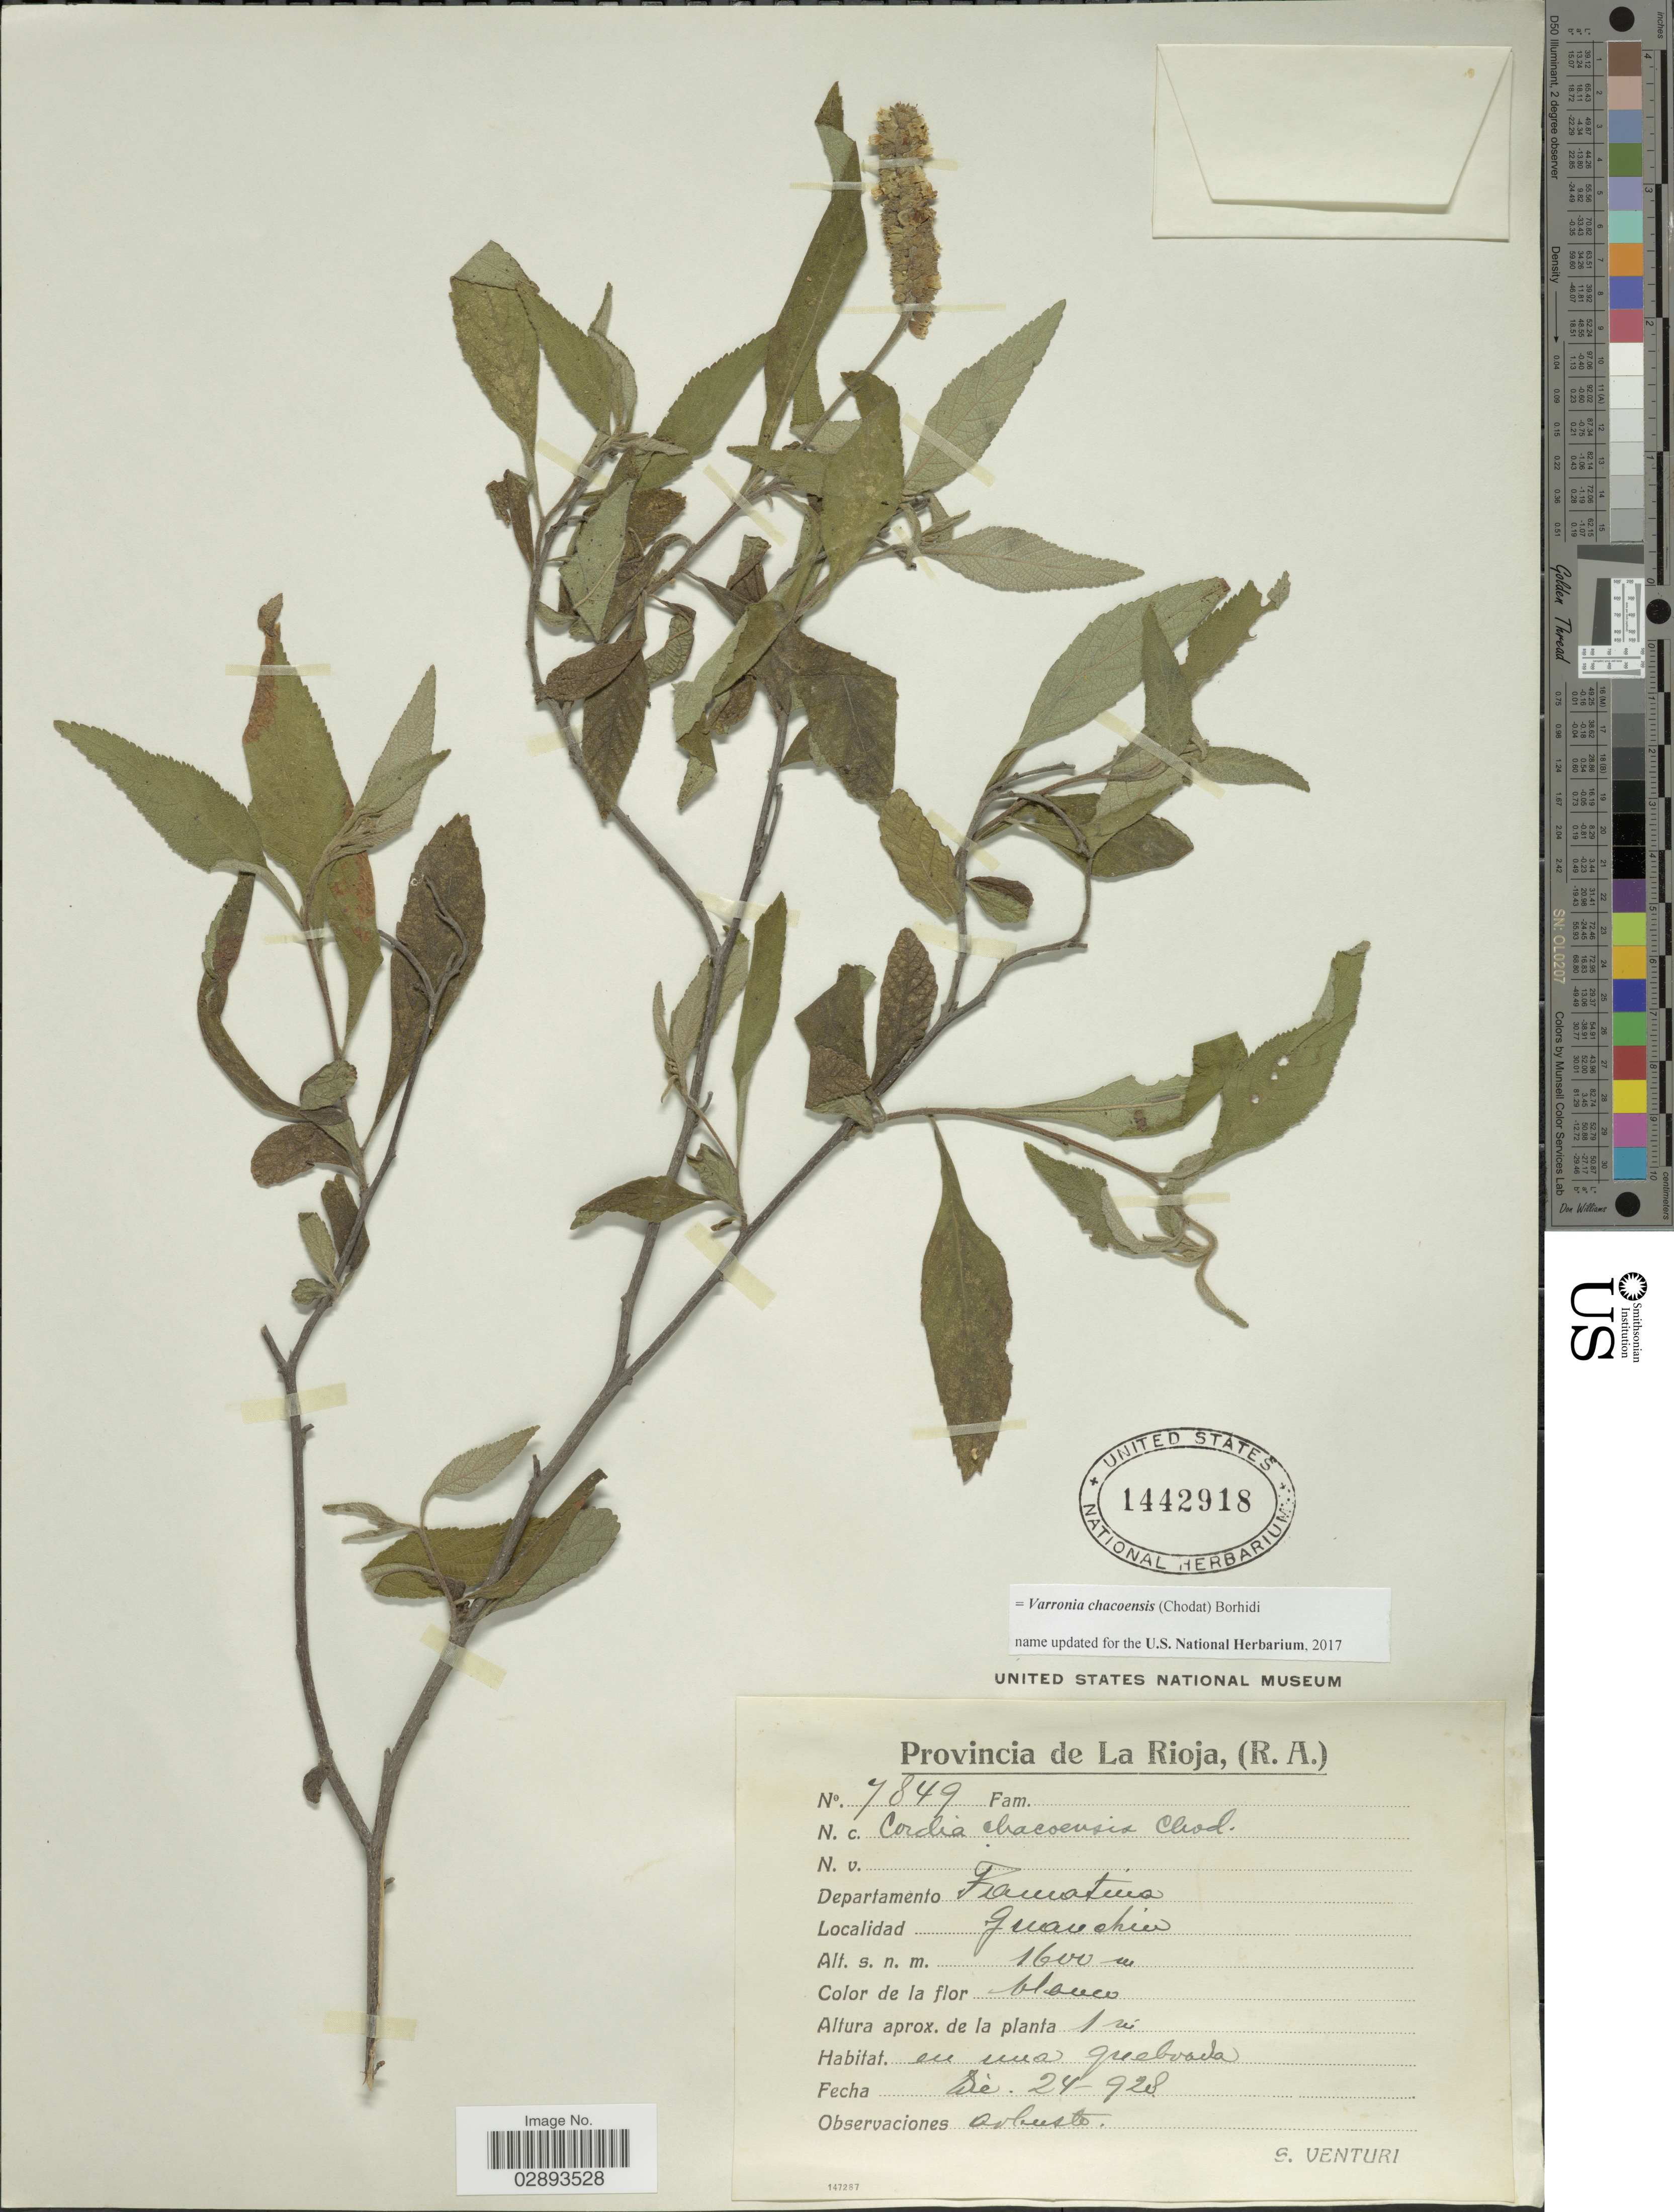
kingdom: Plantae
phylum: Tracheophyta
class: Magnoliopsida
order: Boraginales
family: Cordiaceae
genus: Varronia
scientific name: Varronia chacoensis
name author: (Chodat) Borhidi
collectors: S. Venturi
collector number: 7849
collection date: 1928-12-24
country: Argentina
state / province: La Rioja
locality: Provincia de La Rioja, (R.A.) Departamento Famatina, Guanchin.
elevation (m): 1600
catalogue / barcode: US 1442918